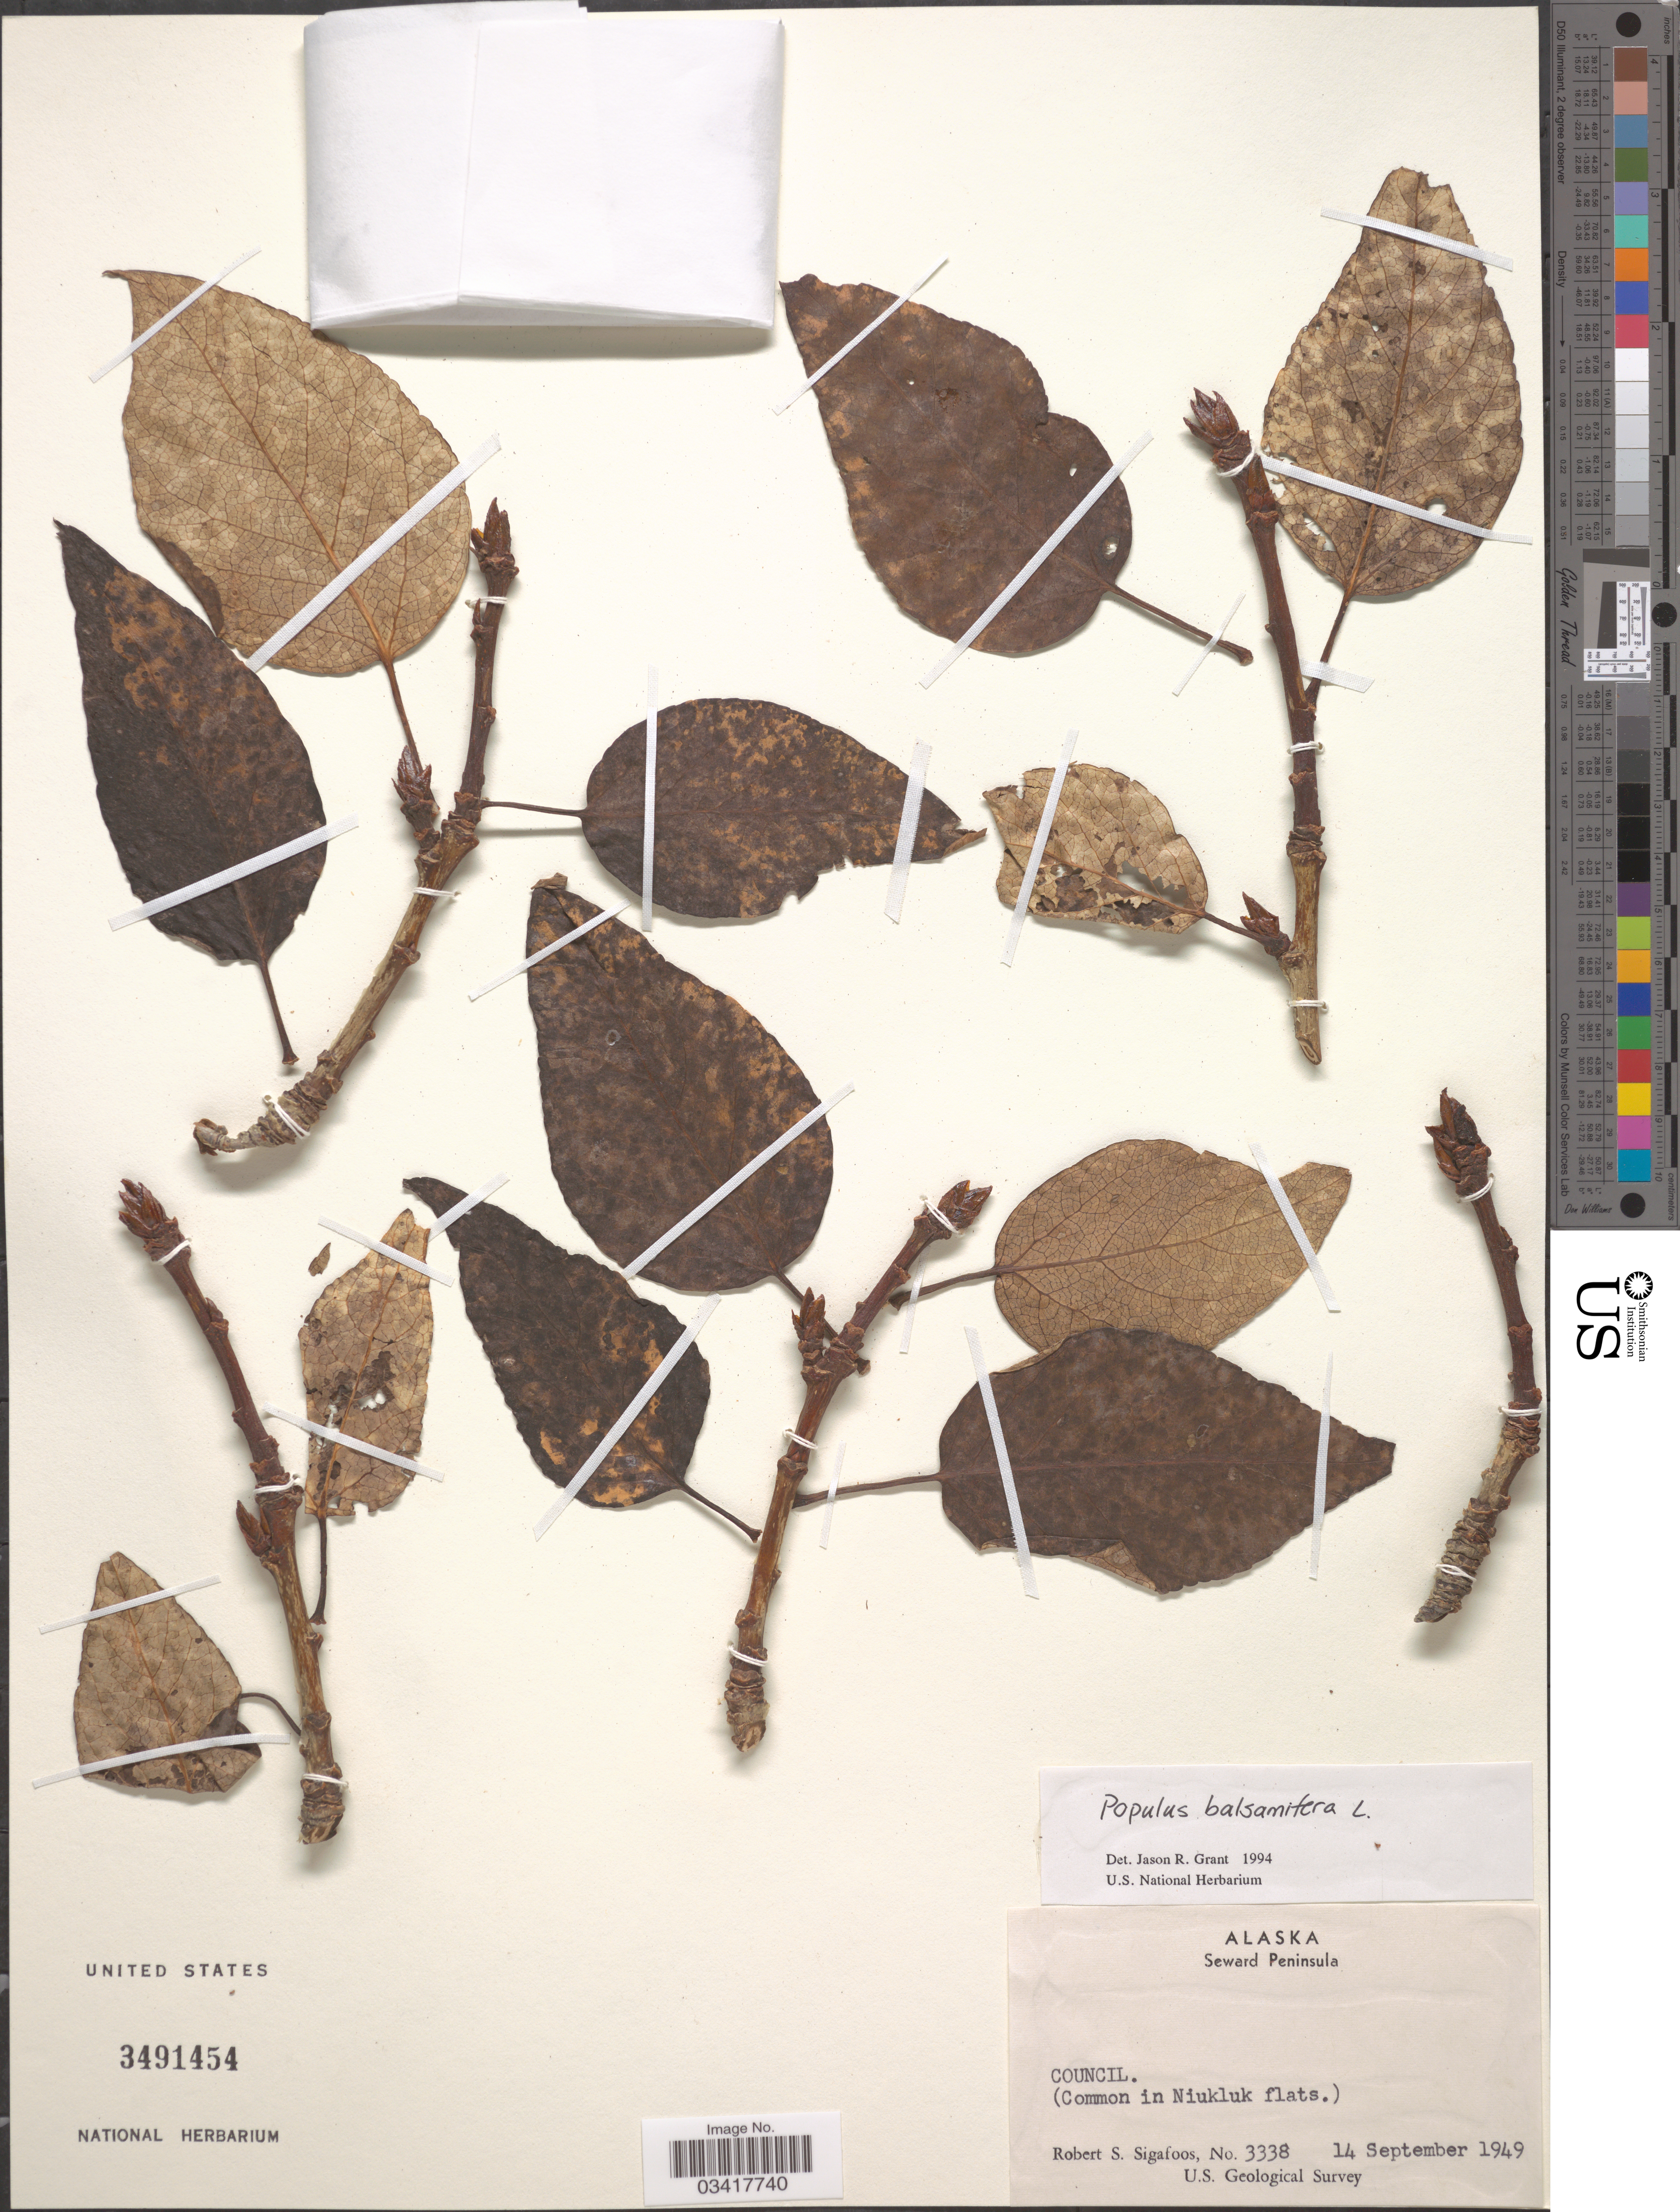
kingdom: Plantae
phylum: Tracheophyta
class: Magnoliopsida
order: Malpighiales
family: Salicaceae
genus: Populus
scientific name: Populus balsamifera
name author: L.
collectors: R. Sigafoos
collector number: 3338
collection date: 1949-09-14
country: United States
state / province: Alaska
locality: Seward Peninsula. Council. (Common in Niukluk flats.).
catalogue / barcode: US 3491454